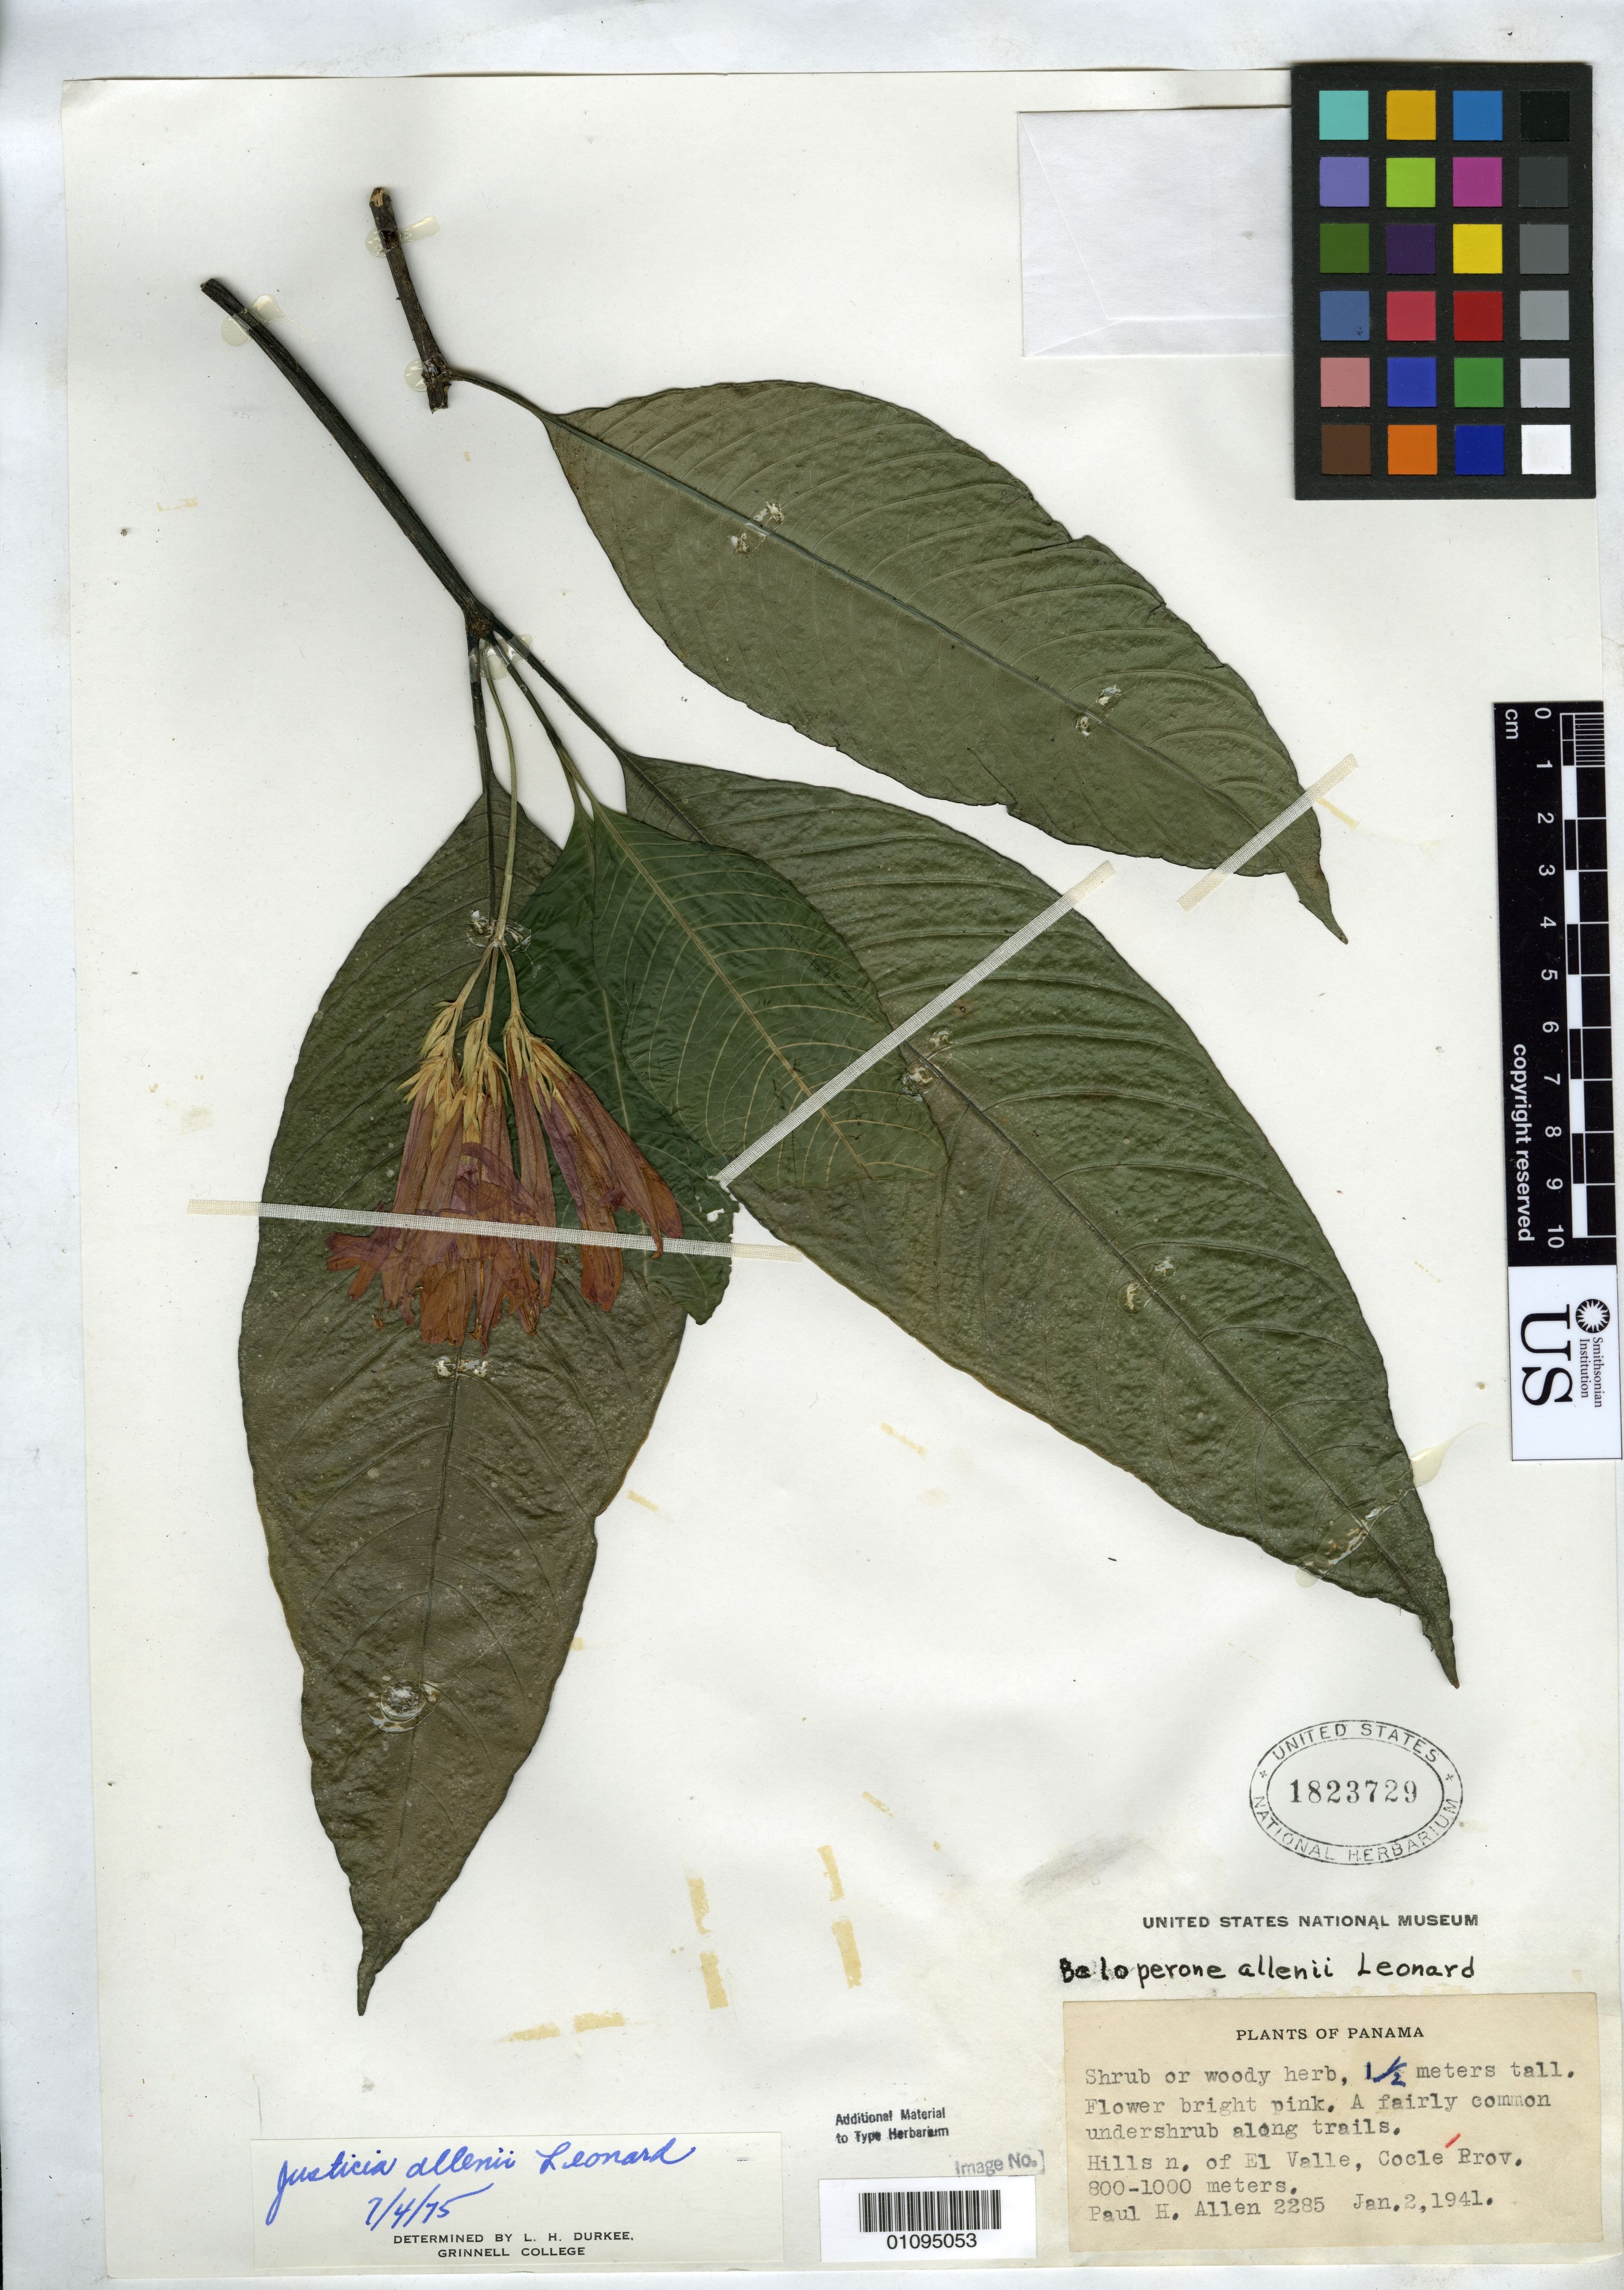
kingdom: Plantae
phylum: Tracheophyta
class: Magnoliopsida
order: Lamiales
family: Acanthaceae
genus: Beloperone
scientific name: Beloperone allenii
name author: Leonard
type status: Isotype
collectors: P. H. Allen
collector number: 2285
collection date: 1941-01-02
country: Panama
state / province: Coclé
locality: Hills N of el Valle.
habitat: A fairly common undershrub along trails. Hills.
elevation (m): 800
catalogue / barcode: US 1823729